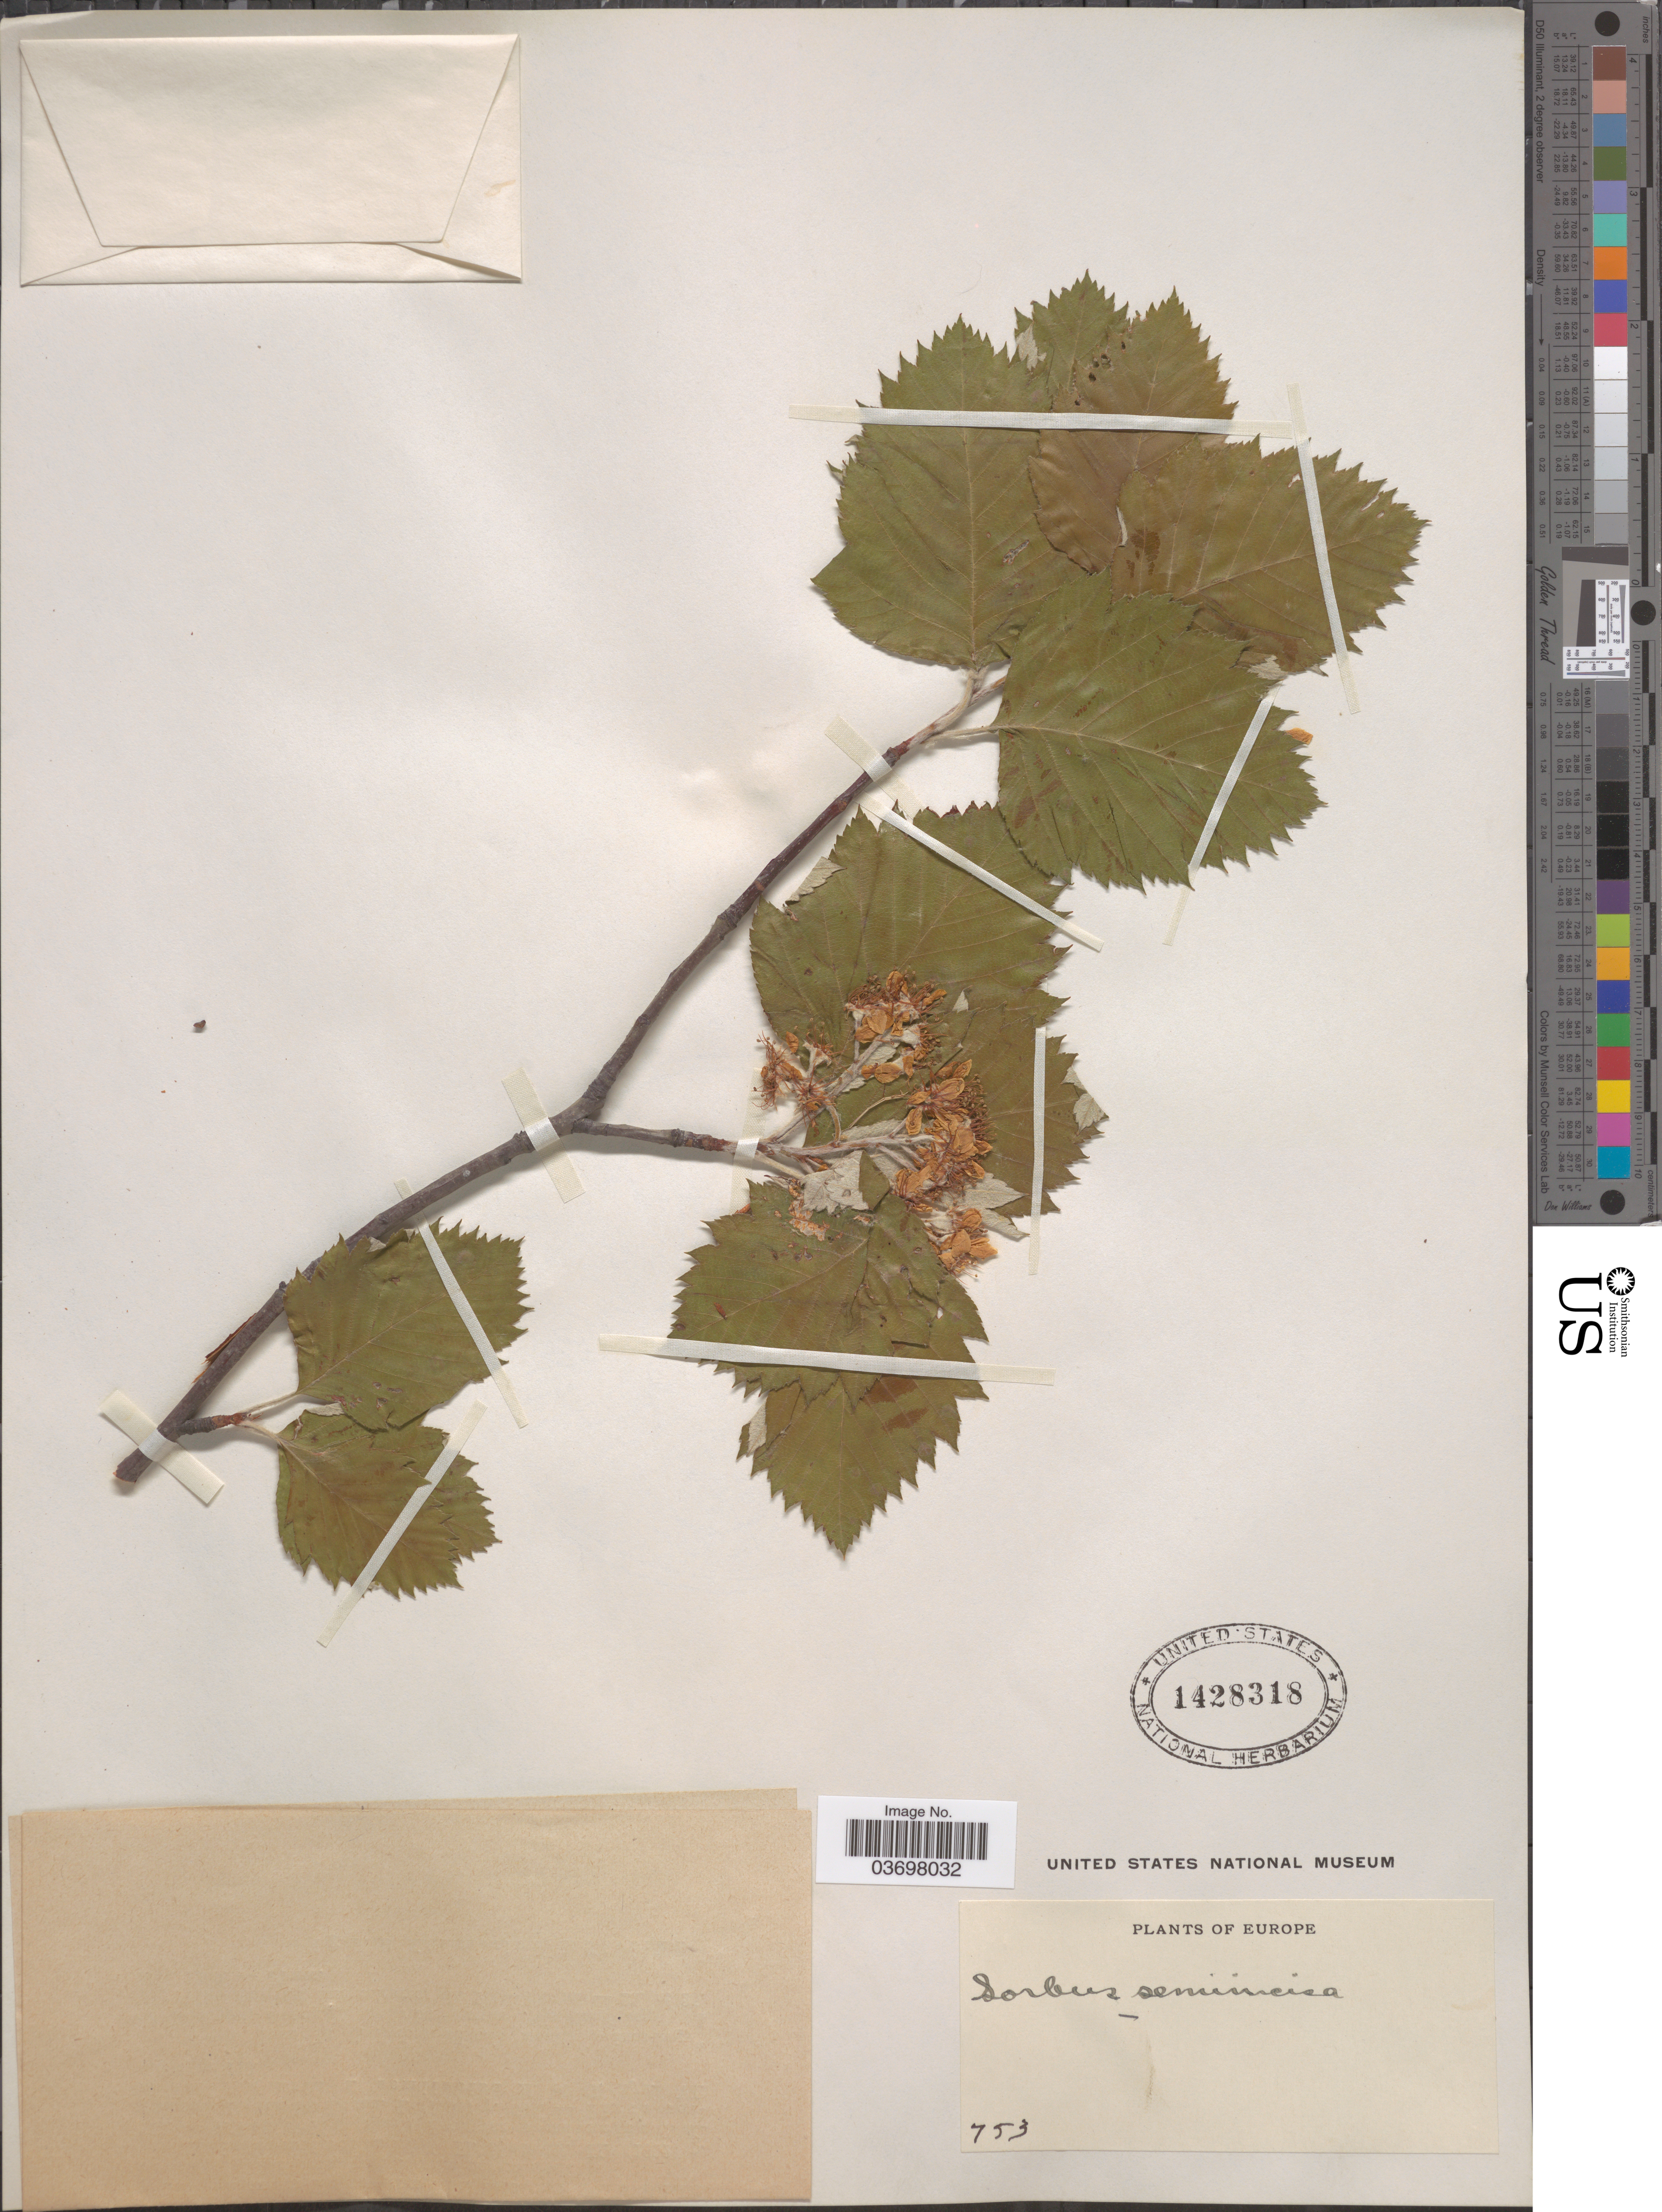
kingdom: Plantae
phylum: Tracheophyta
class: Magnoliopsida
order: Rosales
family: Rosaceae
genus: Sorbus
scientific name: Sorbus semi-incisa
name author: Borbás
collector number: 753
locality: Europe.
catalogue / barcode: US 1428318